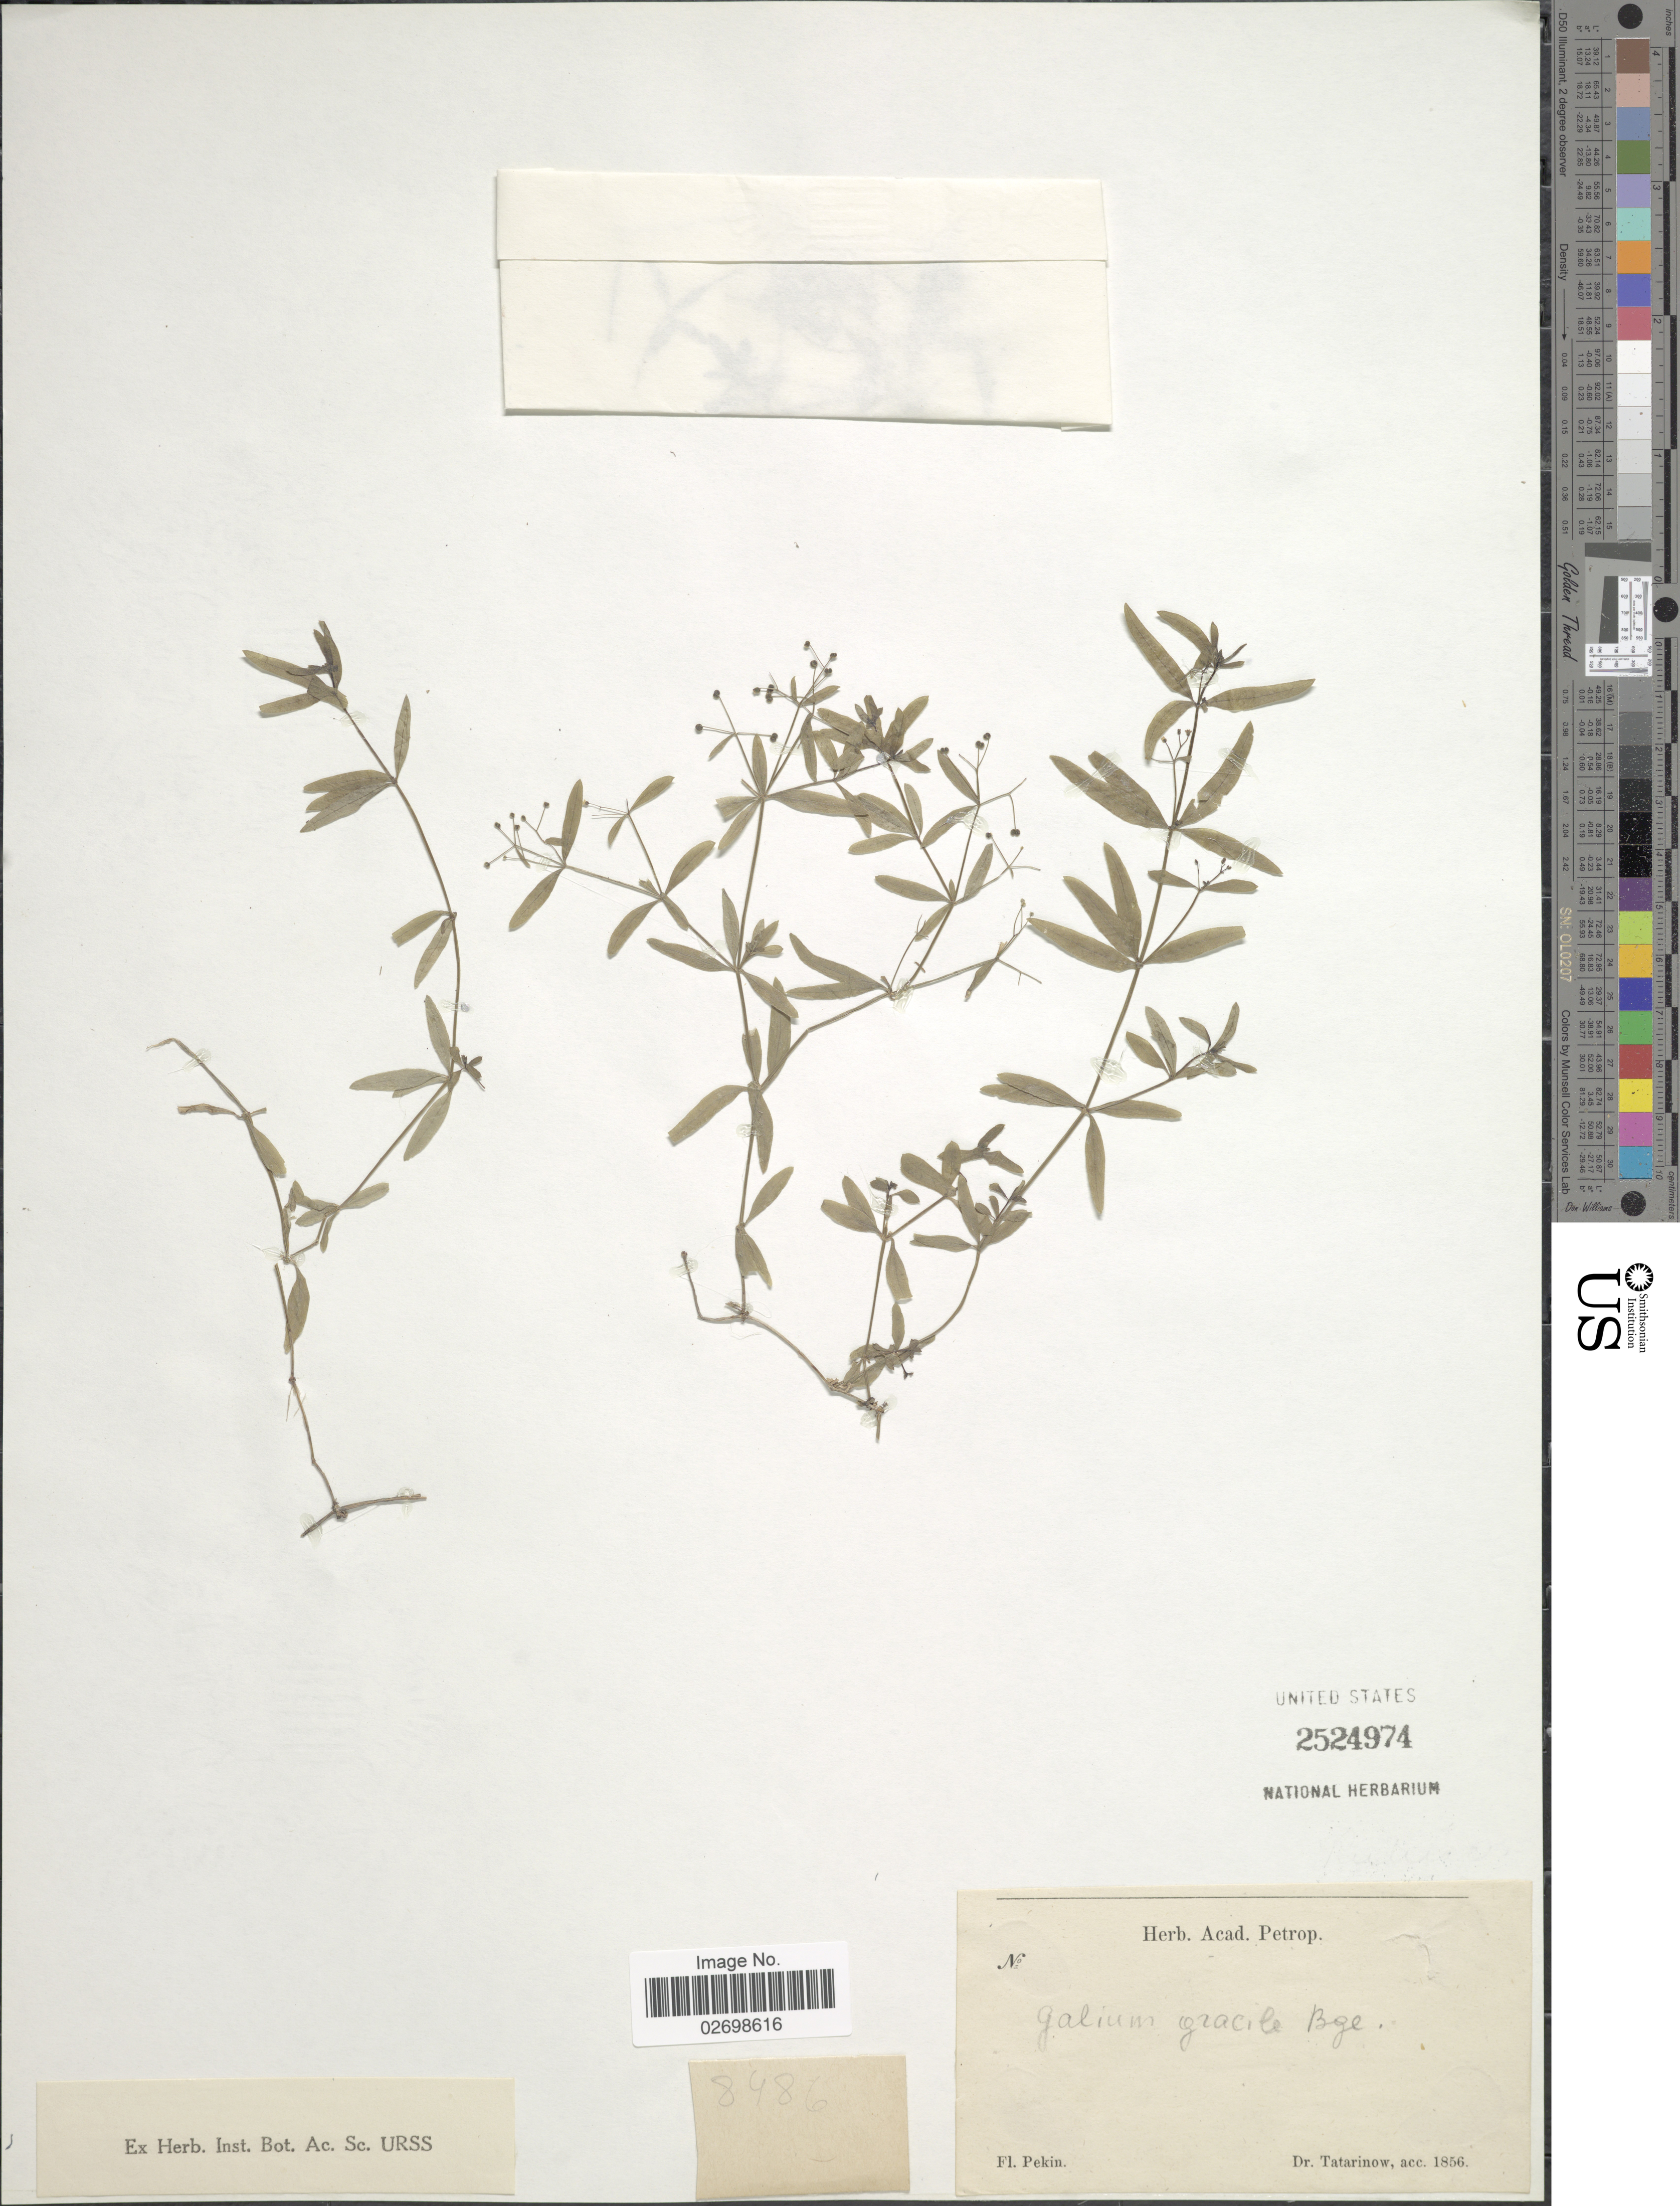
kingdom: Plantae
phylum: Tracheophyta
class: Magnoliopsida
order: Gentianales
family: Rubiaceae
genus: Galium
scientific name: Galium gracilens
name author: (A. Gray) Makino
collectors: -. Tatarinow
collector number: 8486?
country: China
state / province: Beijing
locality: Pekin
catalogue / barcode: US 2524974